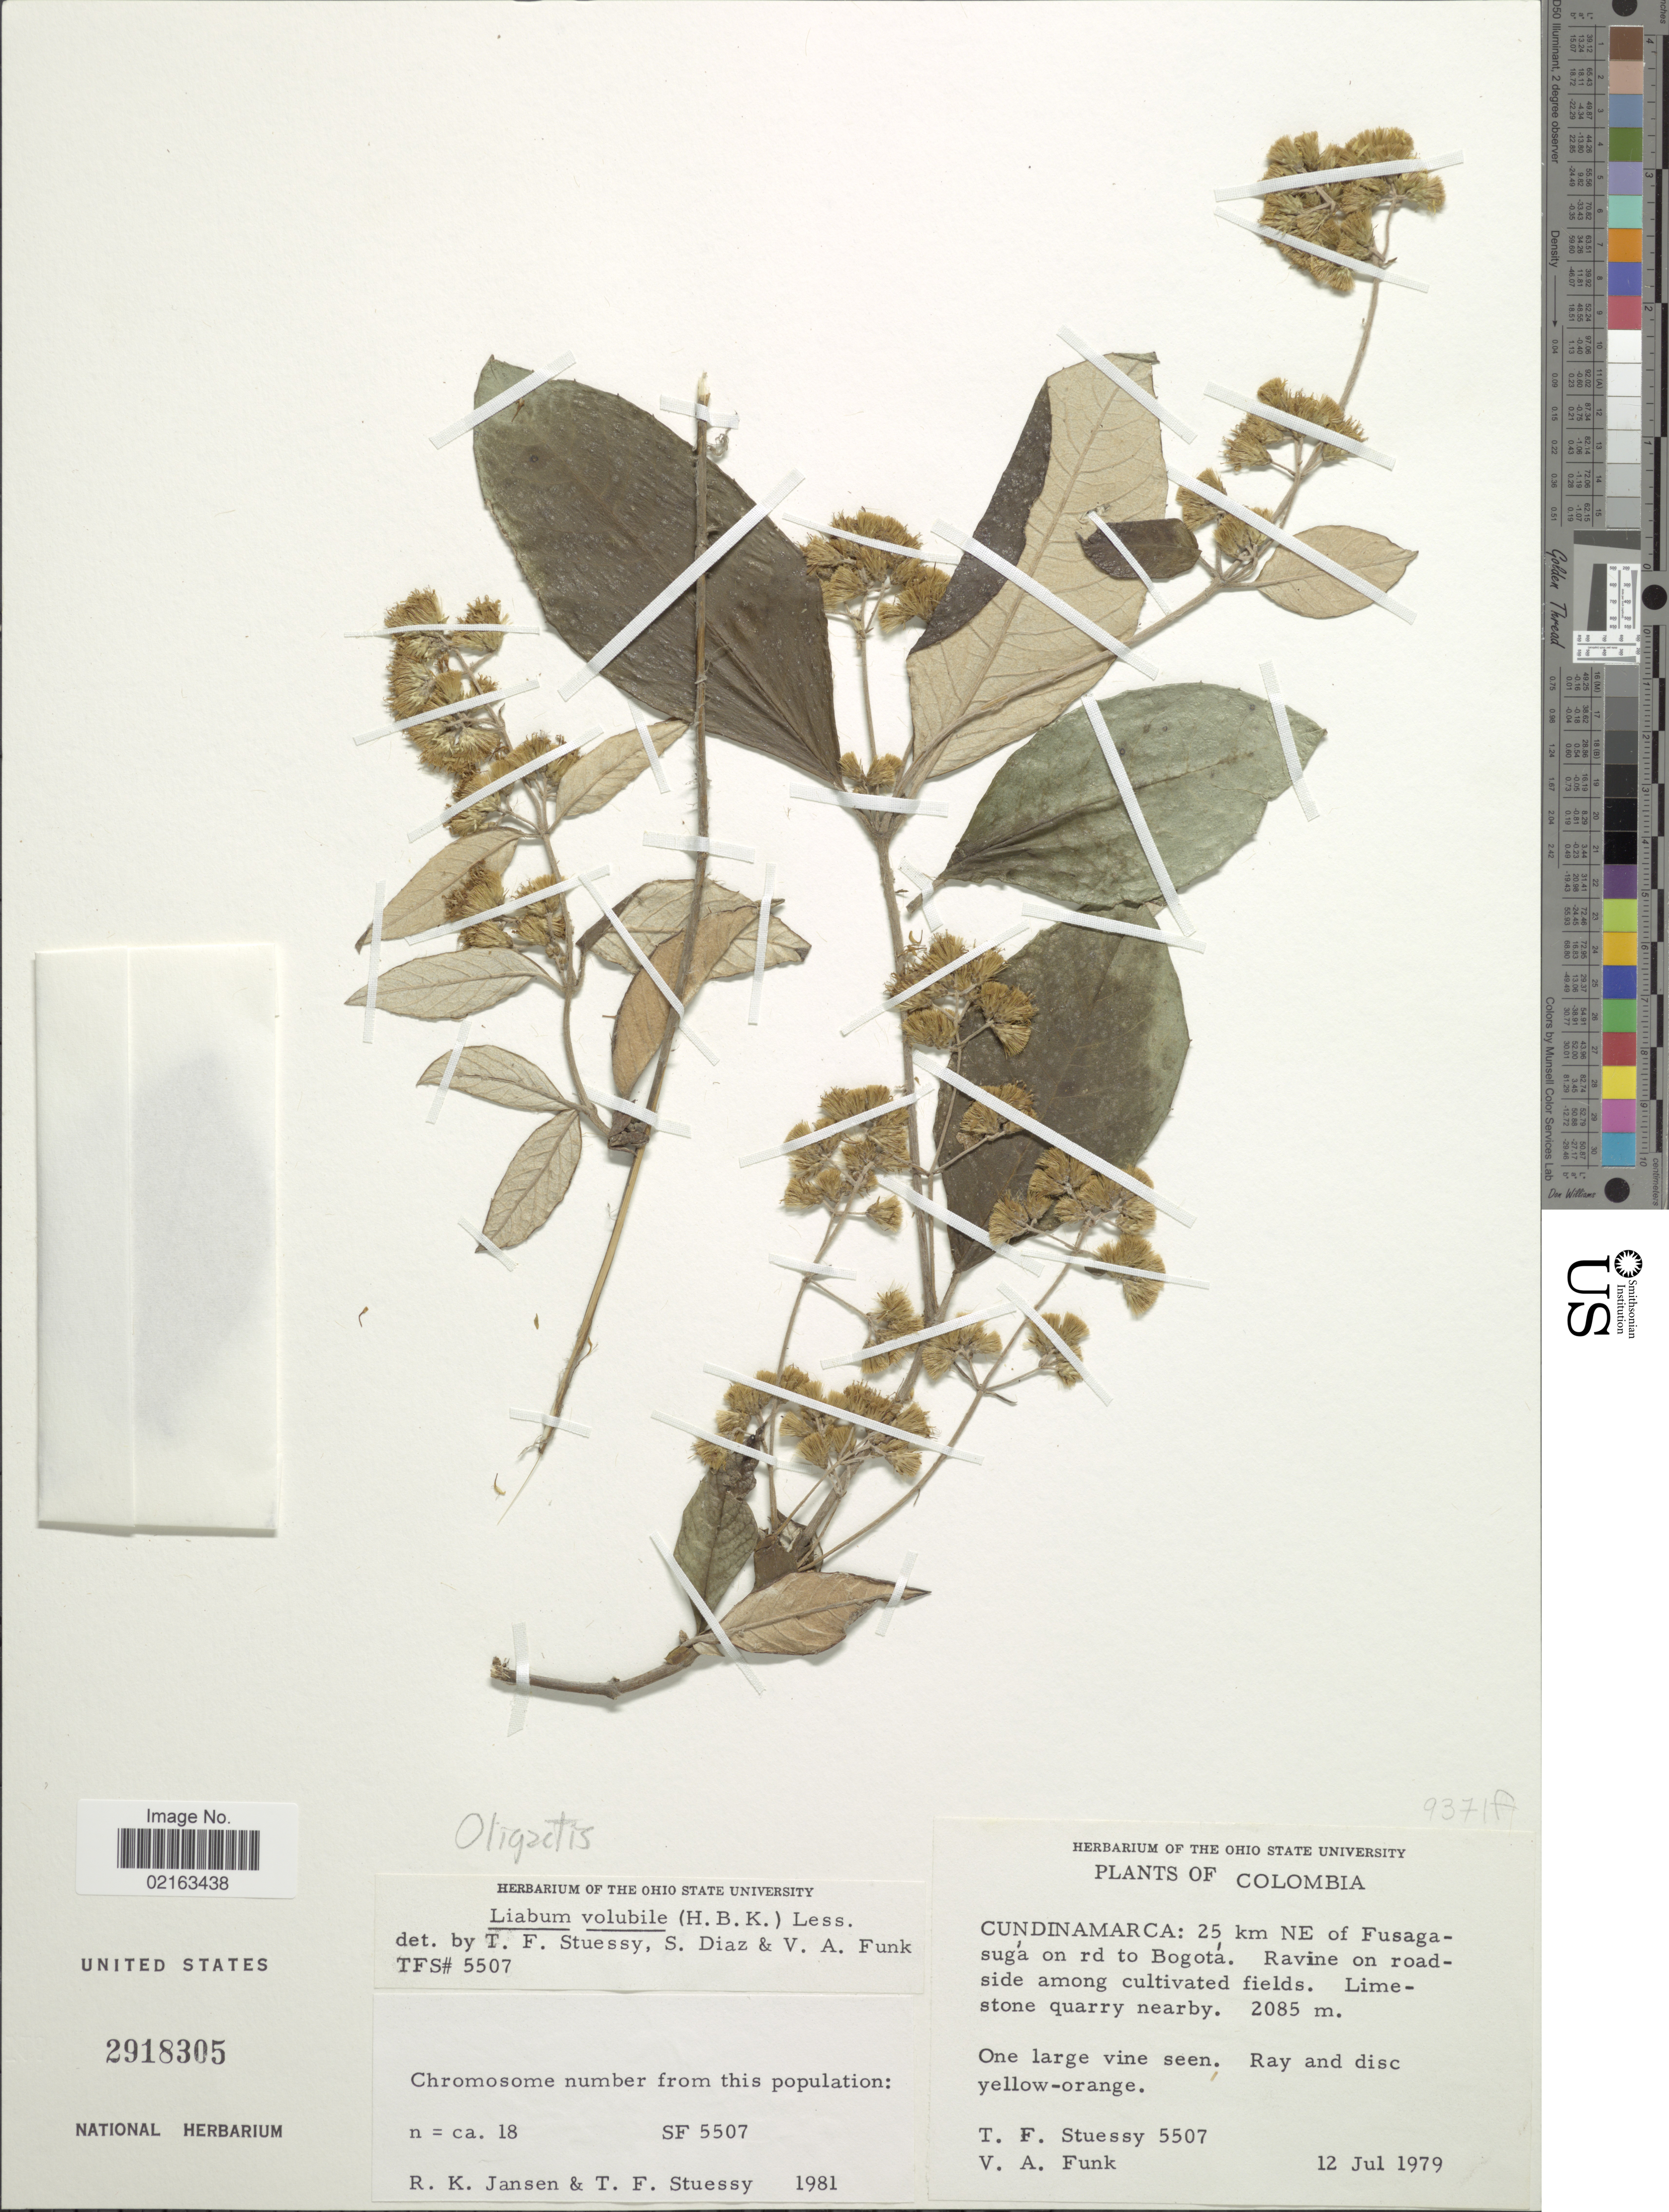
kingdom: Plantae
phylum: Tracheophyta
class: Magnoliopsida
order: Asterales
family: Asteraceae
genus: Oligactis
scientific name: Oligactis volubilis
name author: (Kunth) Cass.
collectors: T. Stuessy & V. Funk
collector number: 5507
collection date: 1979-07-12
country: Colombia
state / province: Cundinamarca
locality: Cundinamarca:; 25 km NE of Fusagasugá o rd to Bogotá.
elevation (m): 2085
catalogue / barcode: US 2918305